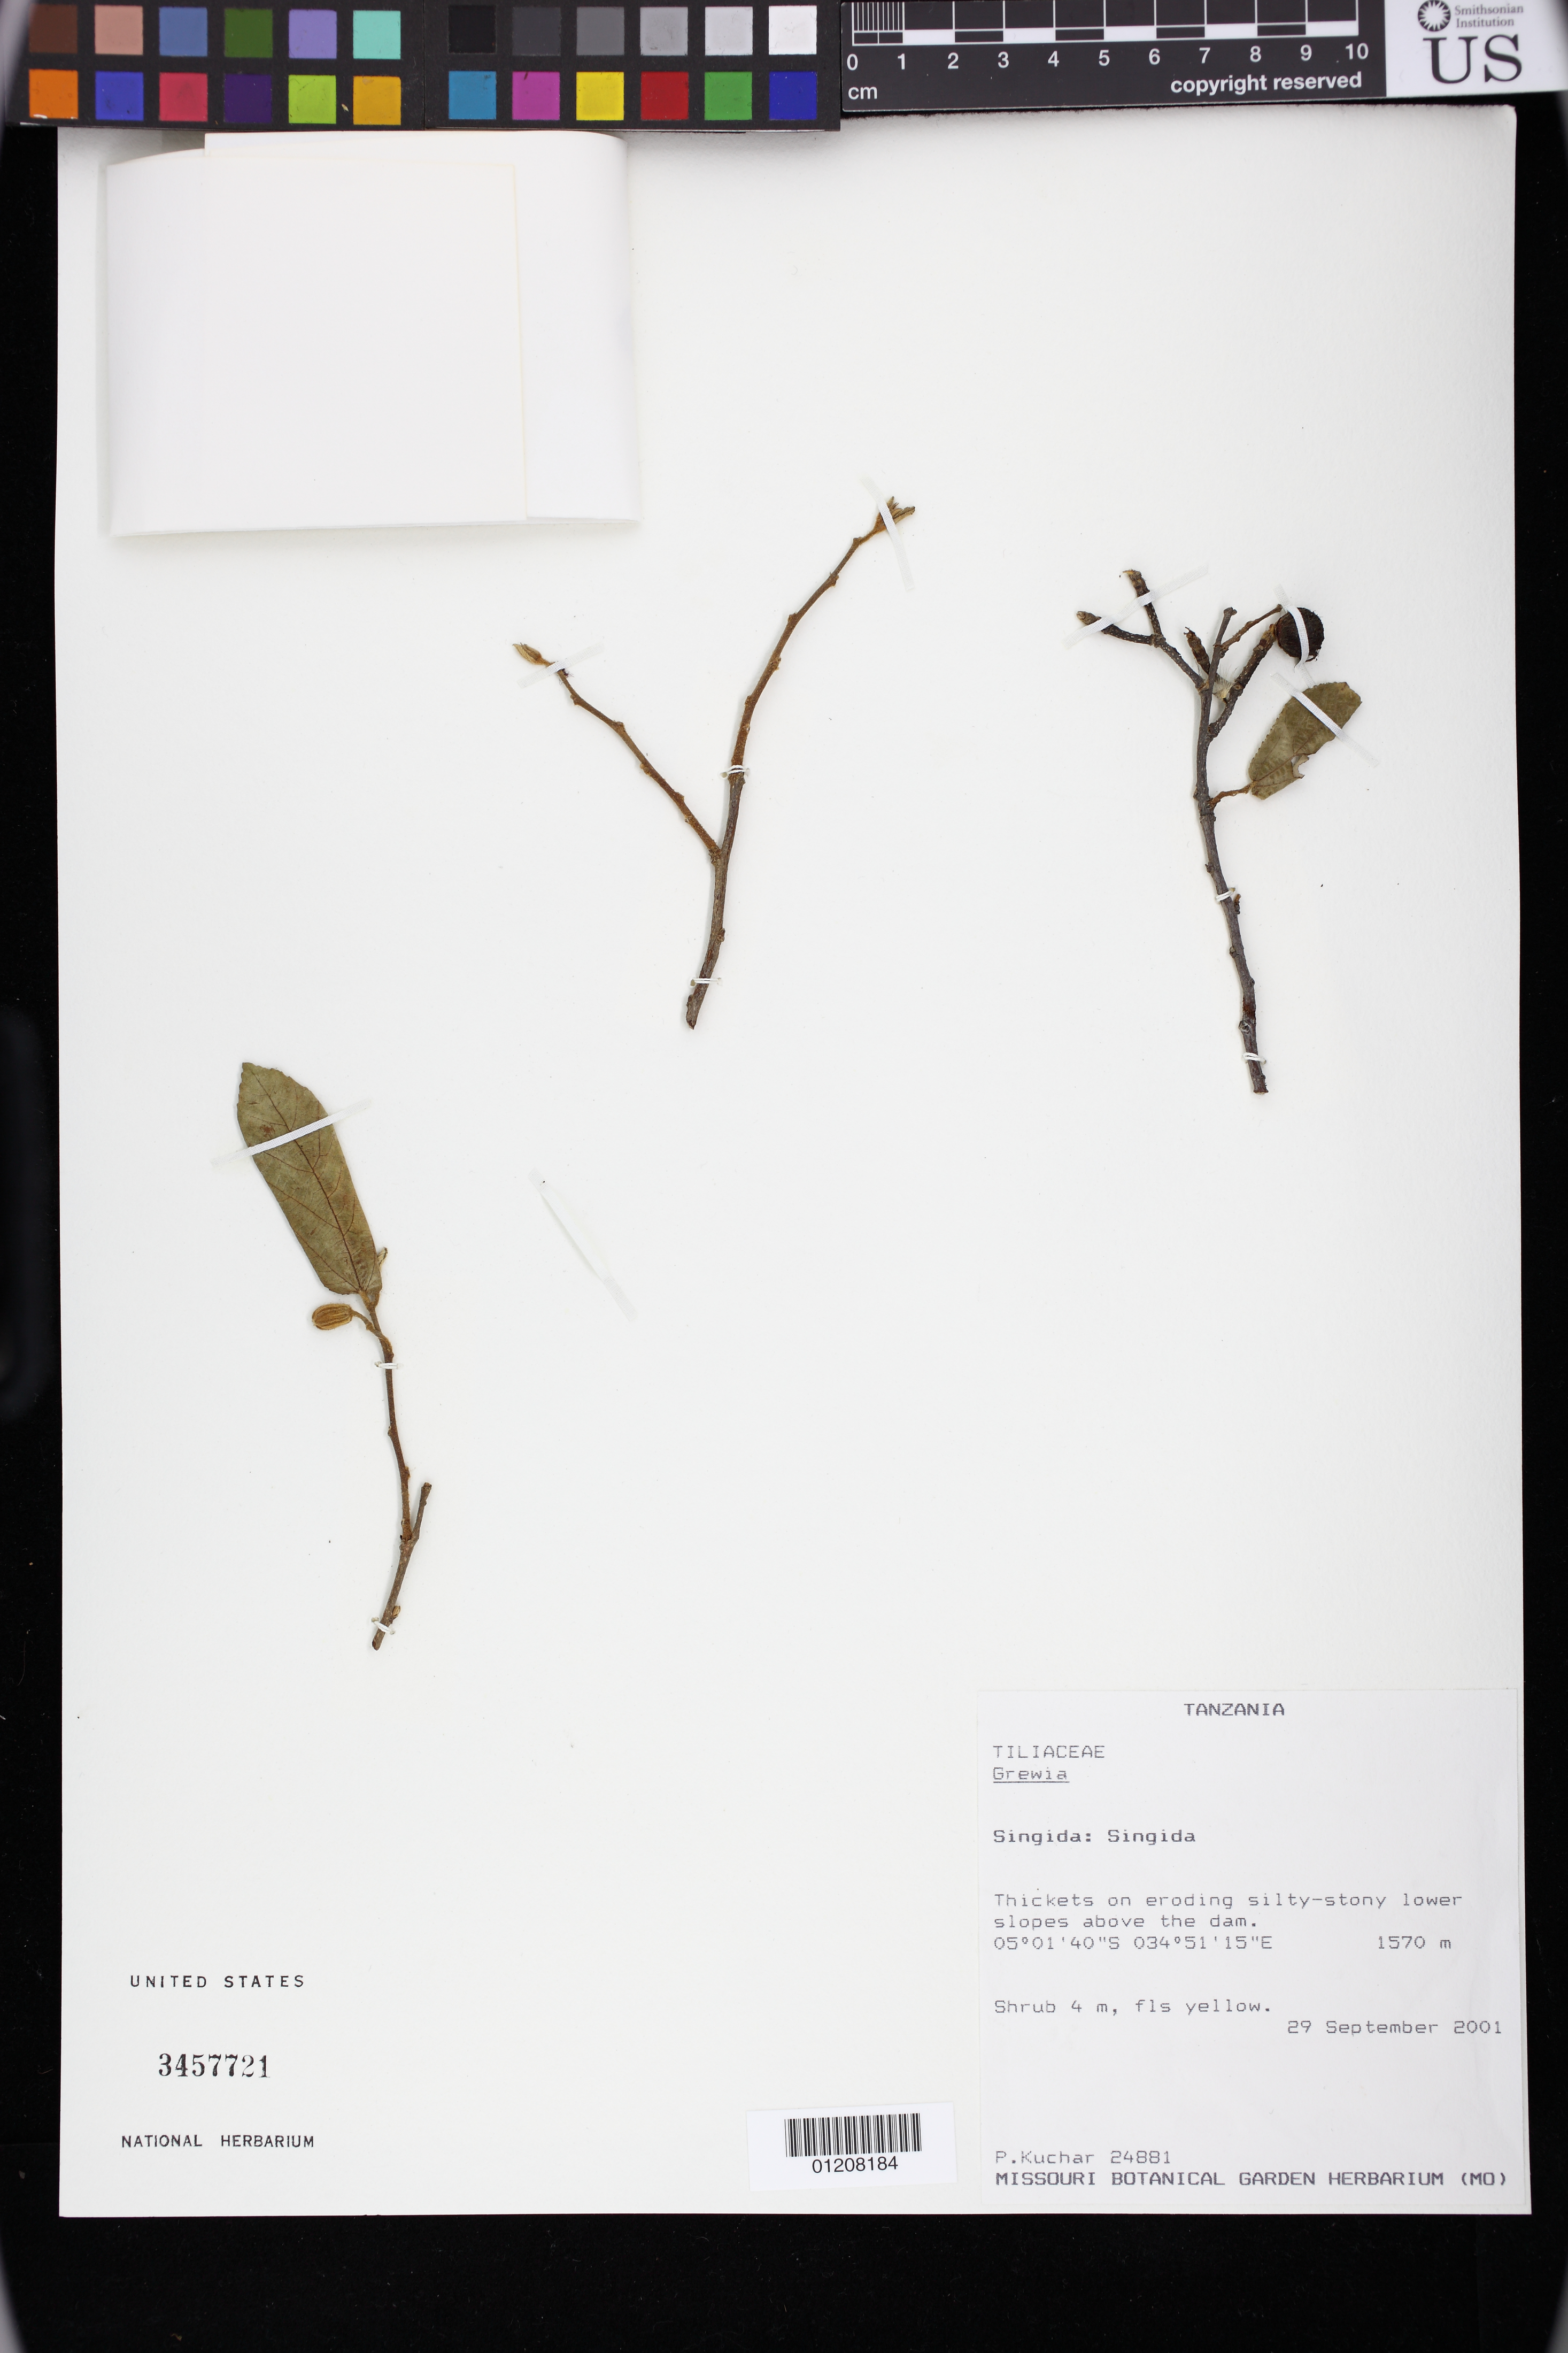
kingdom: Plantae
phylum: Tracheophyta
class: Magnoliopsida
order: Malvales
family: Malvaceae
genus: Grewia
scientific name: Grewia sp.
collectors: P. Kuchar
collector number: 24881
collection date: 2001-09-29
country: Tanzania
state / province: Singida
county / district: Singida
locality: Thickets on eroding silty - stony lower slopes above the dam.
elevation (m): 1570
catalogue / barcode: US 3457721